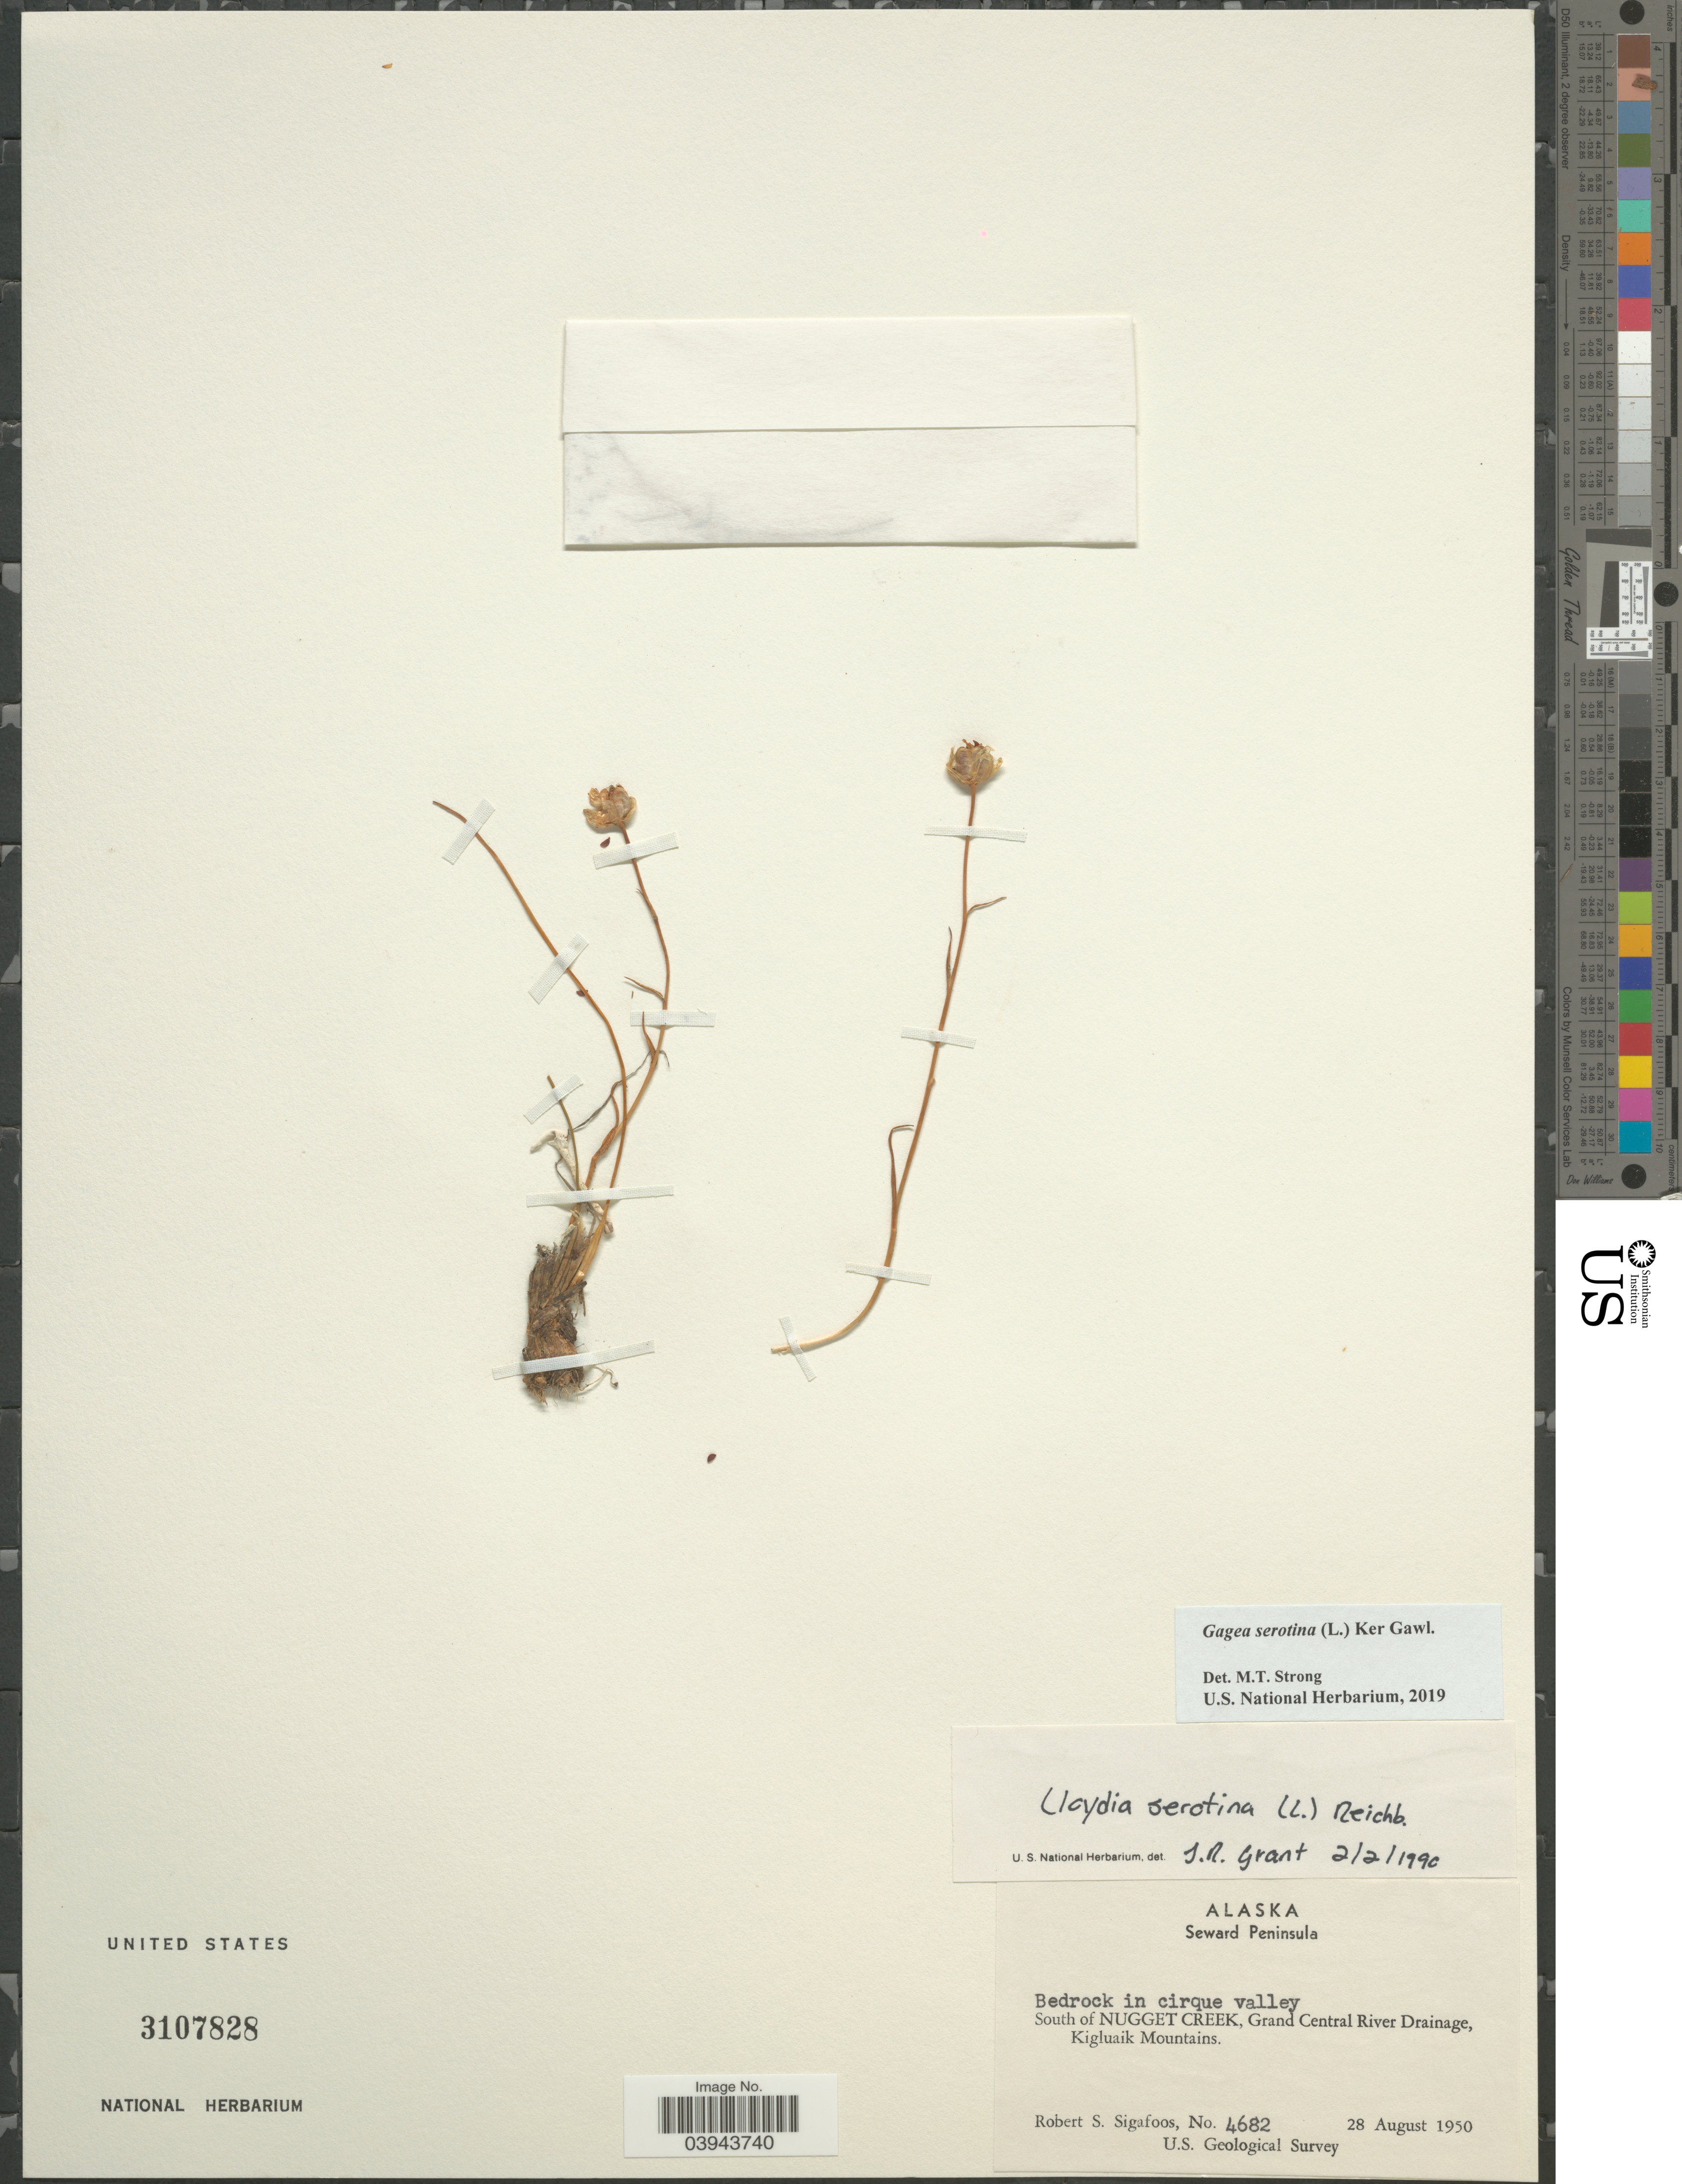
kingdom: Plantae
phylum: Tracheophyta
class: Liliopsida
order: Liliales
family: Liliaceae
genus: Lloydia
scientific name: Lloydia serotina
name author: (L.) Salisb. ex Rchb.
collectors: R. Sigafoos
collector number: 4682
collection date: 1950-08-28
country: United States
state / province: Alaska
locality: Seward Peninsula. Bedrock in cirque valley. South of Nugget Creek, Grand Central River Drainage, Kigluaik Mountains.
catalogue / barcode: US 3107828